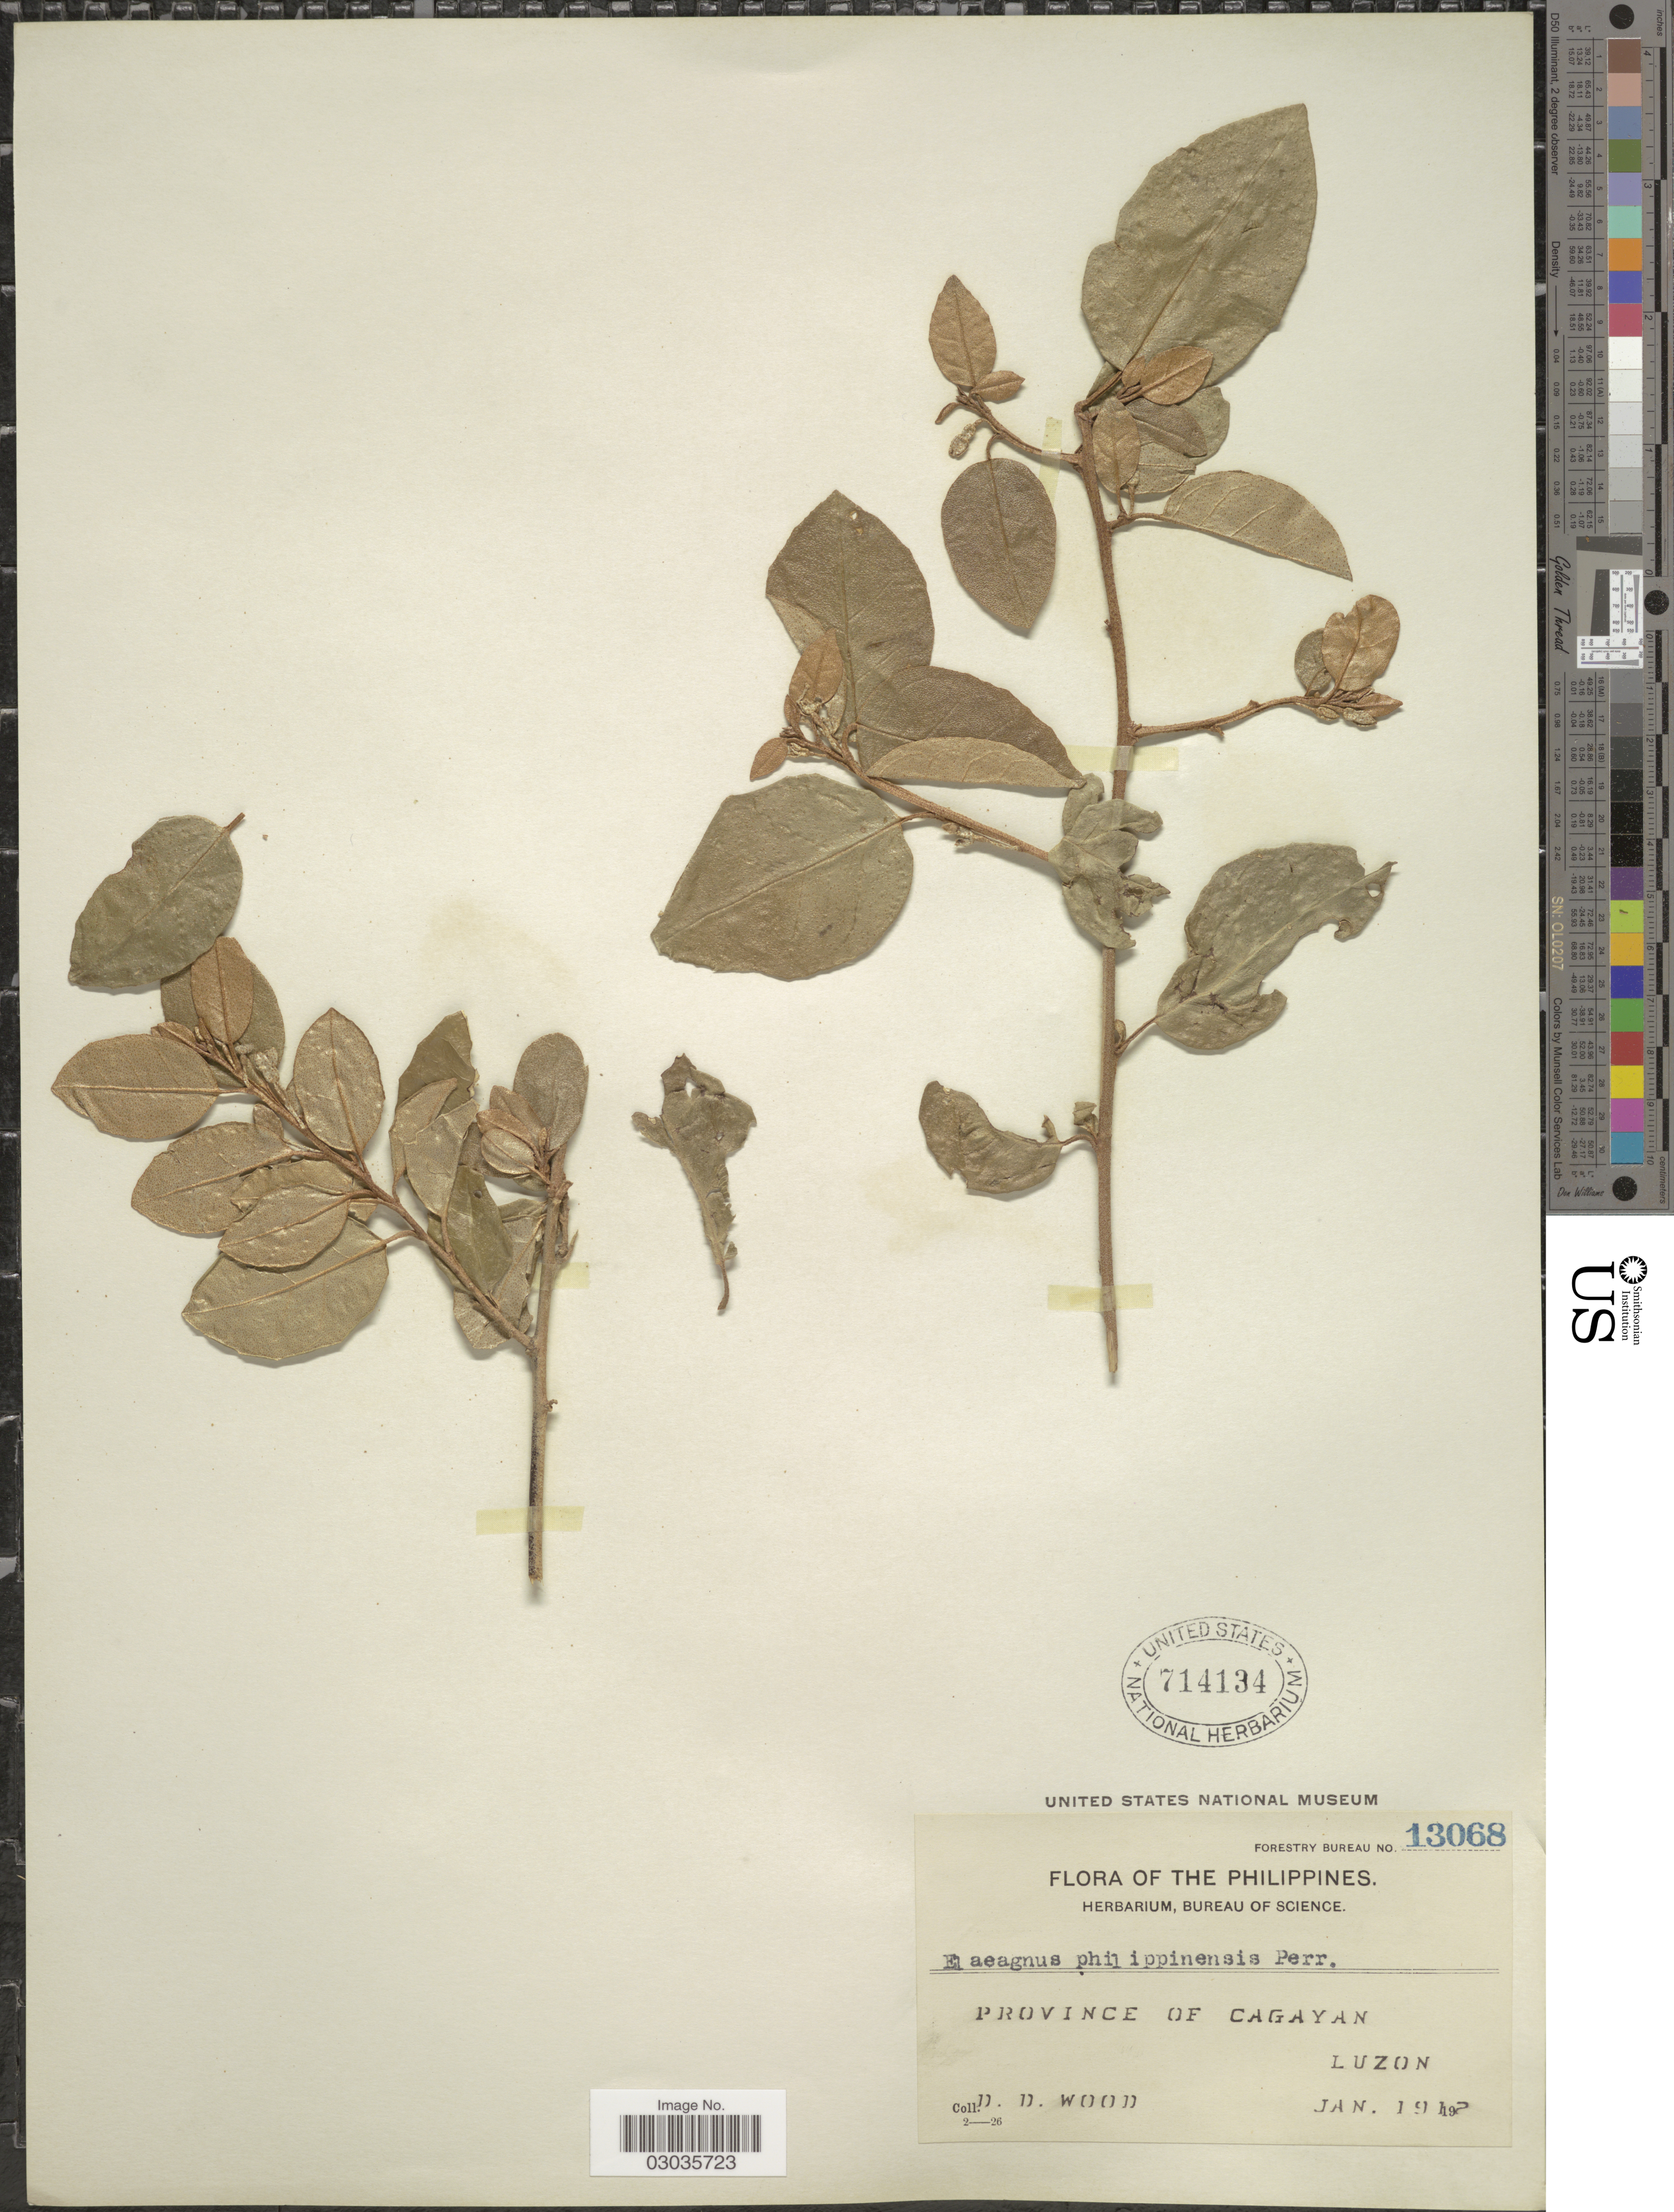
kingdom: Plantae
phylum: Tracheophyta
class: Magnoliopsida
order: Rosales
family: Elaeagnaceae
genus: Elaeagnus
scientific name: Elaeagnus triflora var. triflora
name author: Roxb.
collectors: D. Wood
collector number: Forestry Bureau 13068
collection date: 1912-01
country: Philippines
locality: Province of Cagayan. Luzon.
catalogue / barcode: US 714134